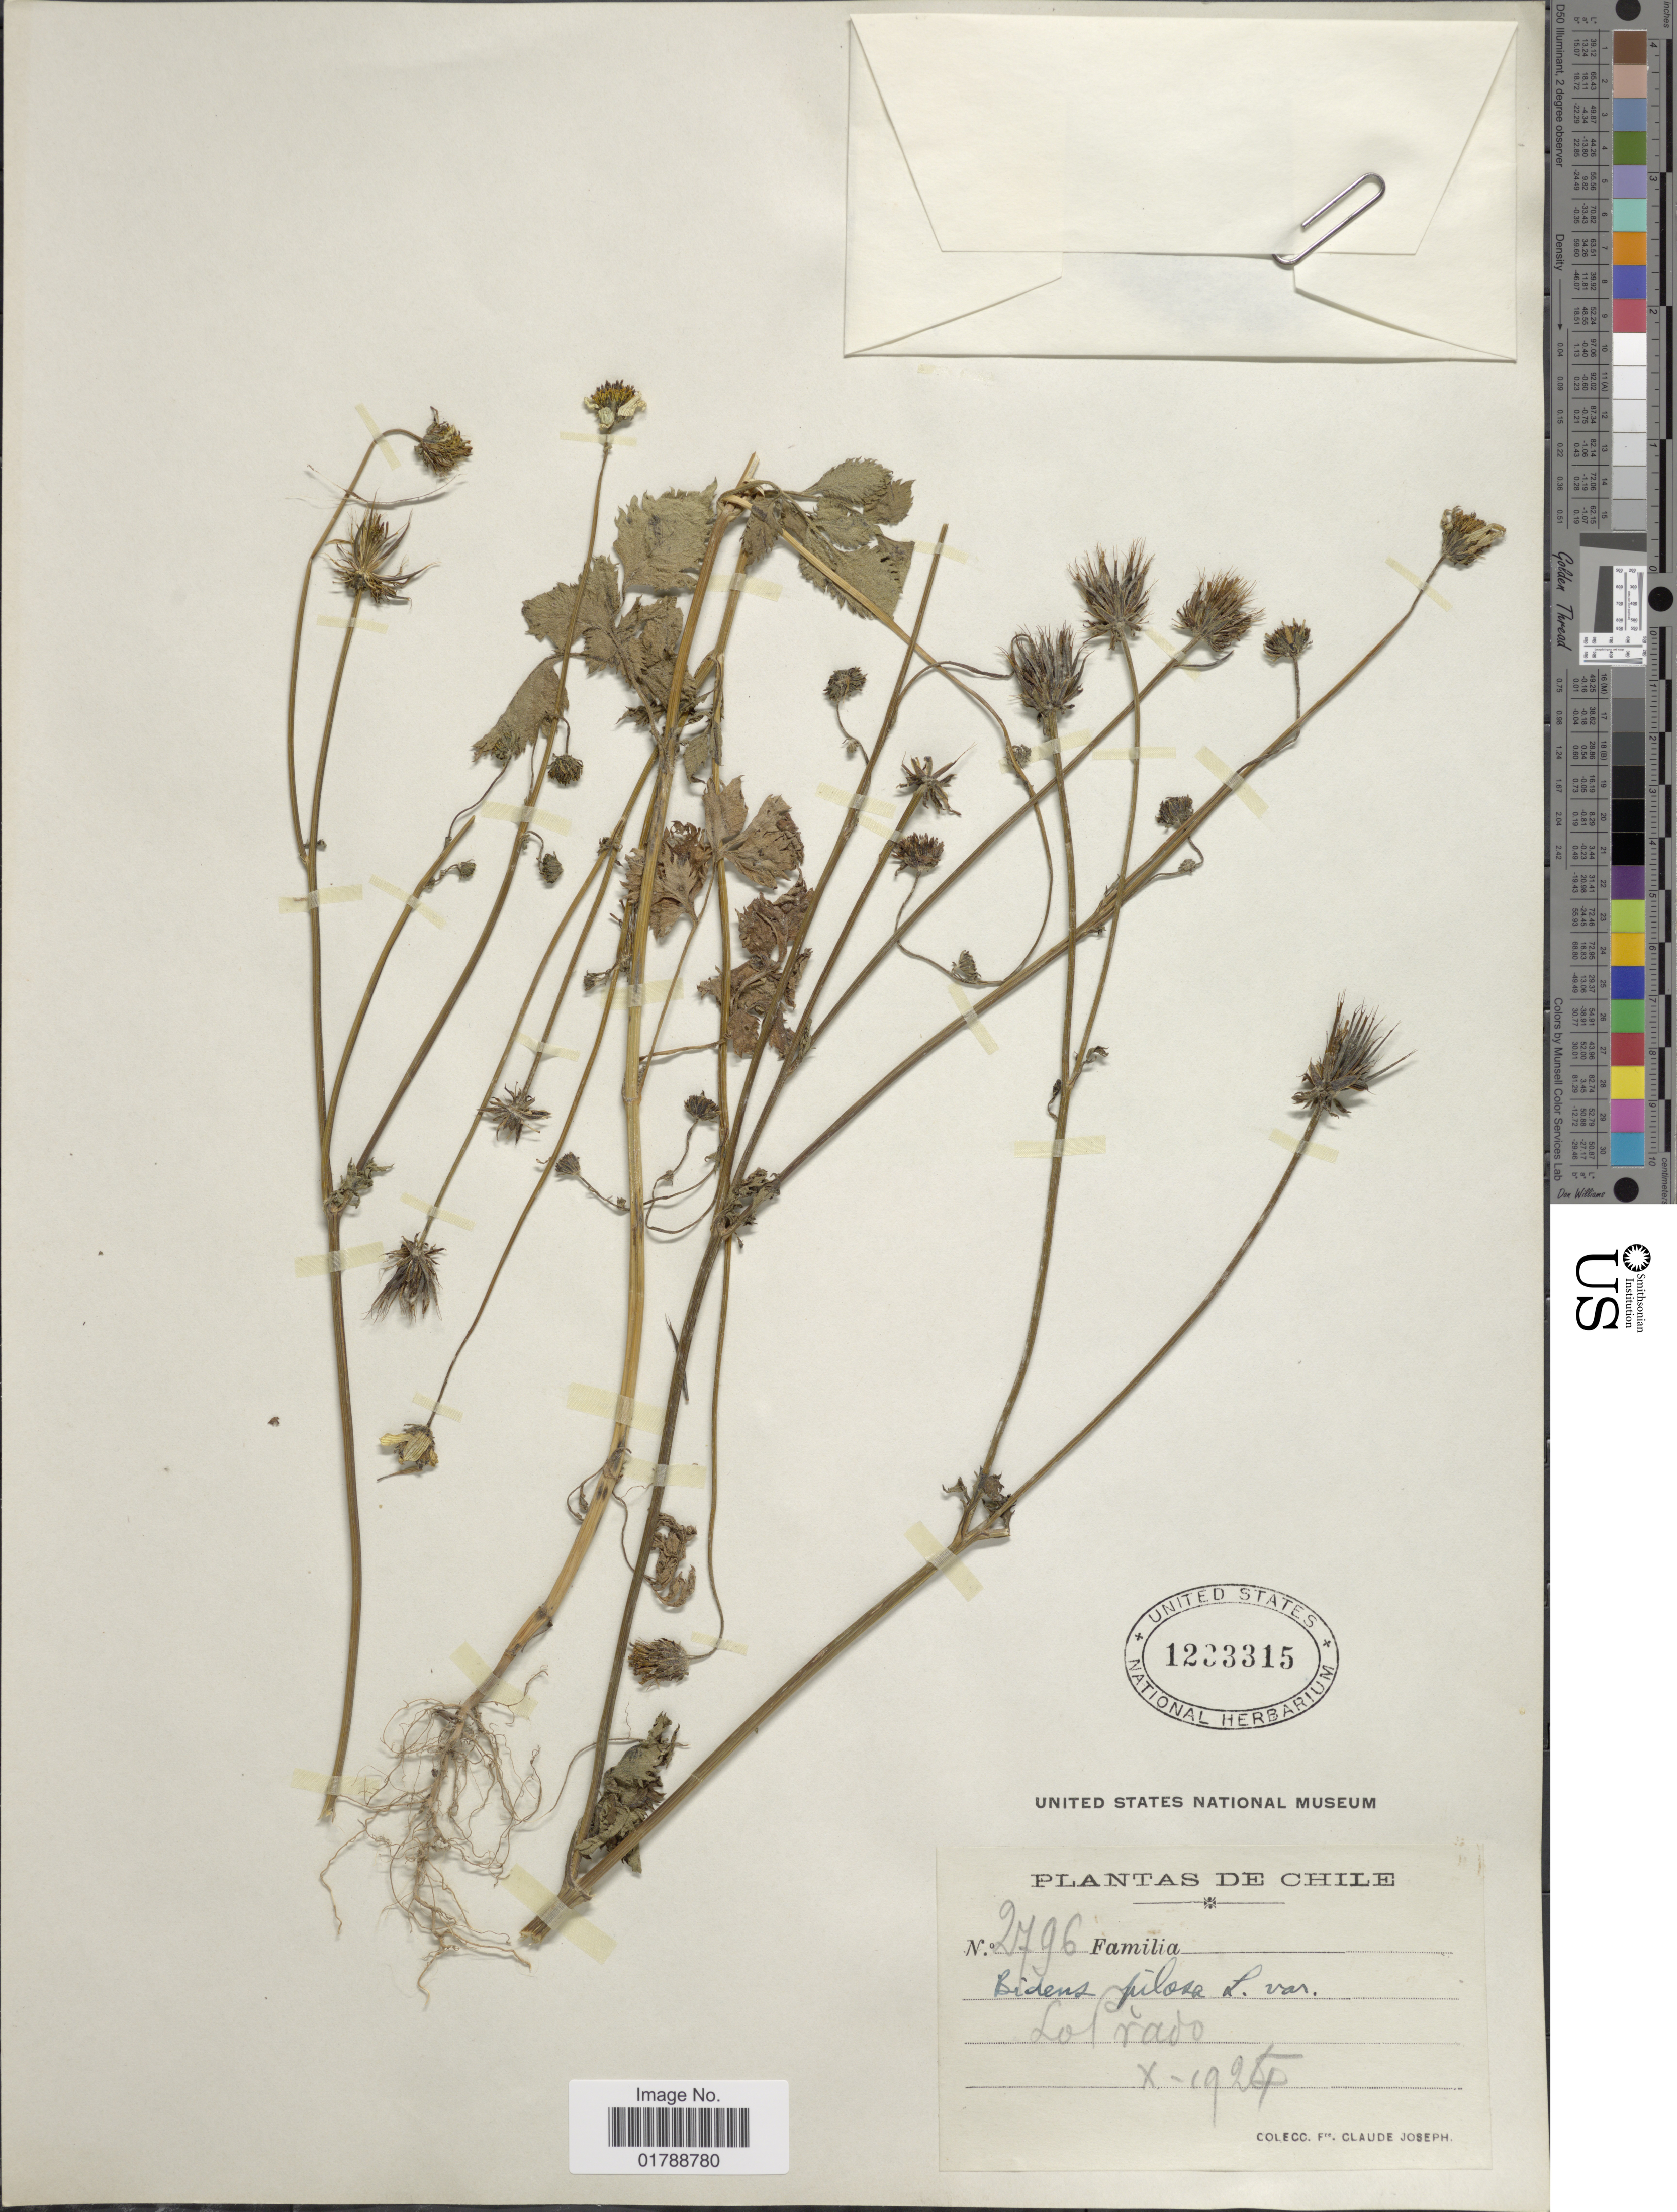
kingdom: Plantae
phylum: Tracheophyta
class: Magnoliopsida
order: Asterales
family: Asteraceae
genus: Bidens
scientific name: Bidens pilosa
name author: L.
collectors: Bro. Claude-Joseph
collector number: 2796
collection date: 1924-10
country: Chile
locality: Lo Prado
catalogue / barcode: US 1233315